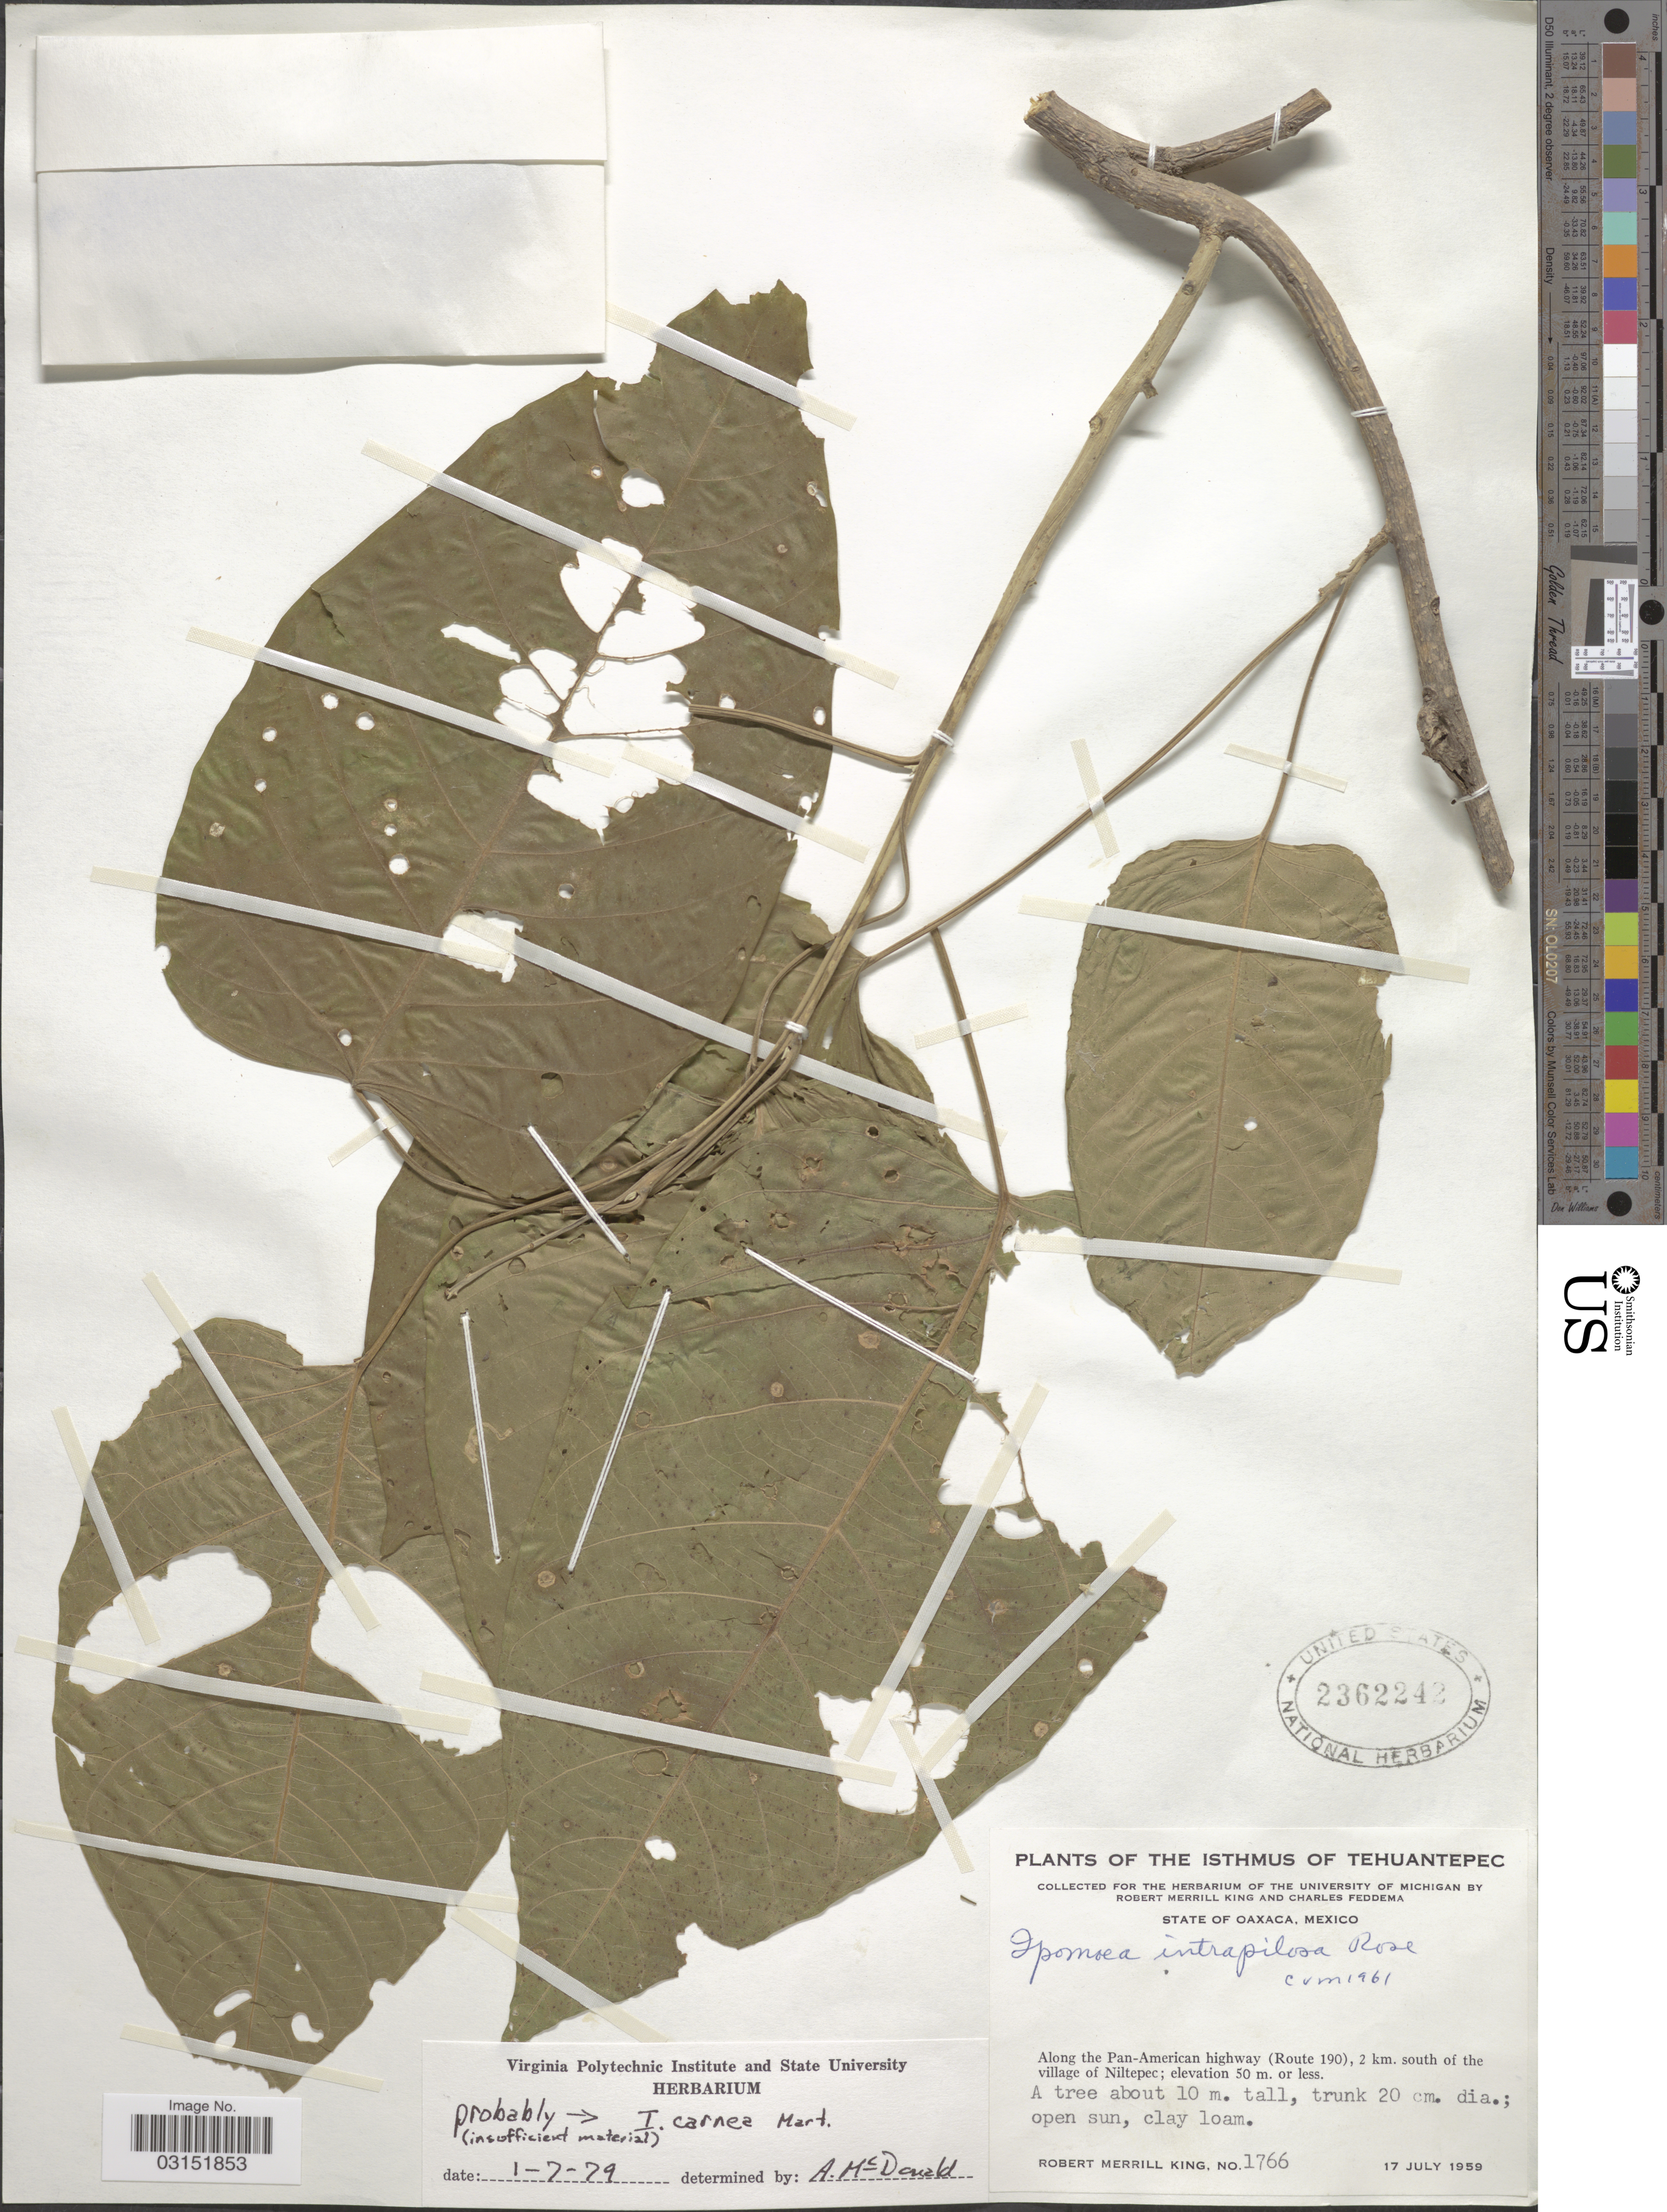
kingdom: Plantae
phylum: Tracheophyta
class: Magnoliopsida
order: Solanales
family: Convolvulaceae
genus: Ipomoea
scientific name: Ipomoea wolcottiana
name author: Rose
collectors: R. M. King & C. Feddema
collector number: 1766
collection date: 1959-07-17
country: Mexico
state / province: Oaxaca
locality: Along the Pan-American highway (Route 190), 2 km. south of the village of Niltepec.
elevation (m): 50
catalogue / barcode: US 2362242